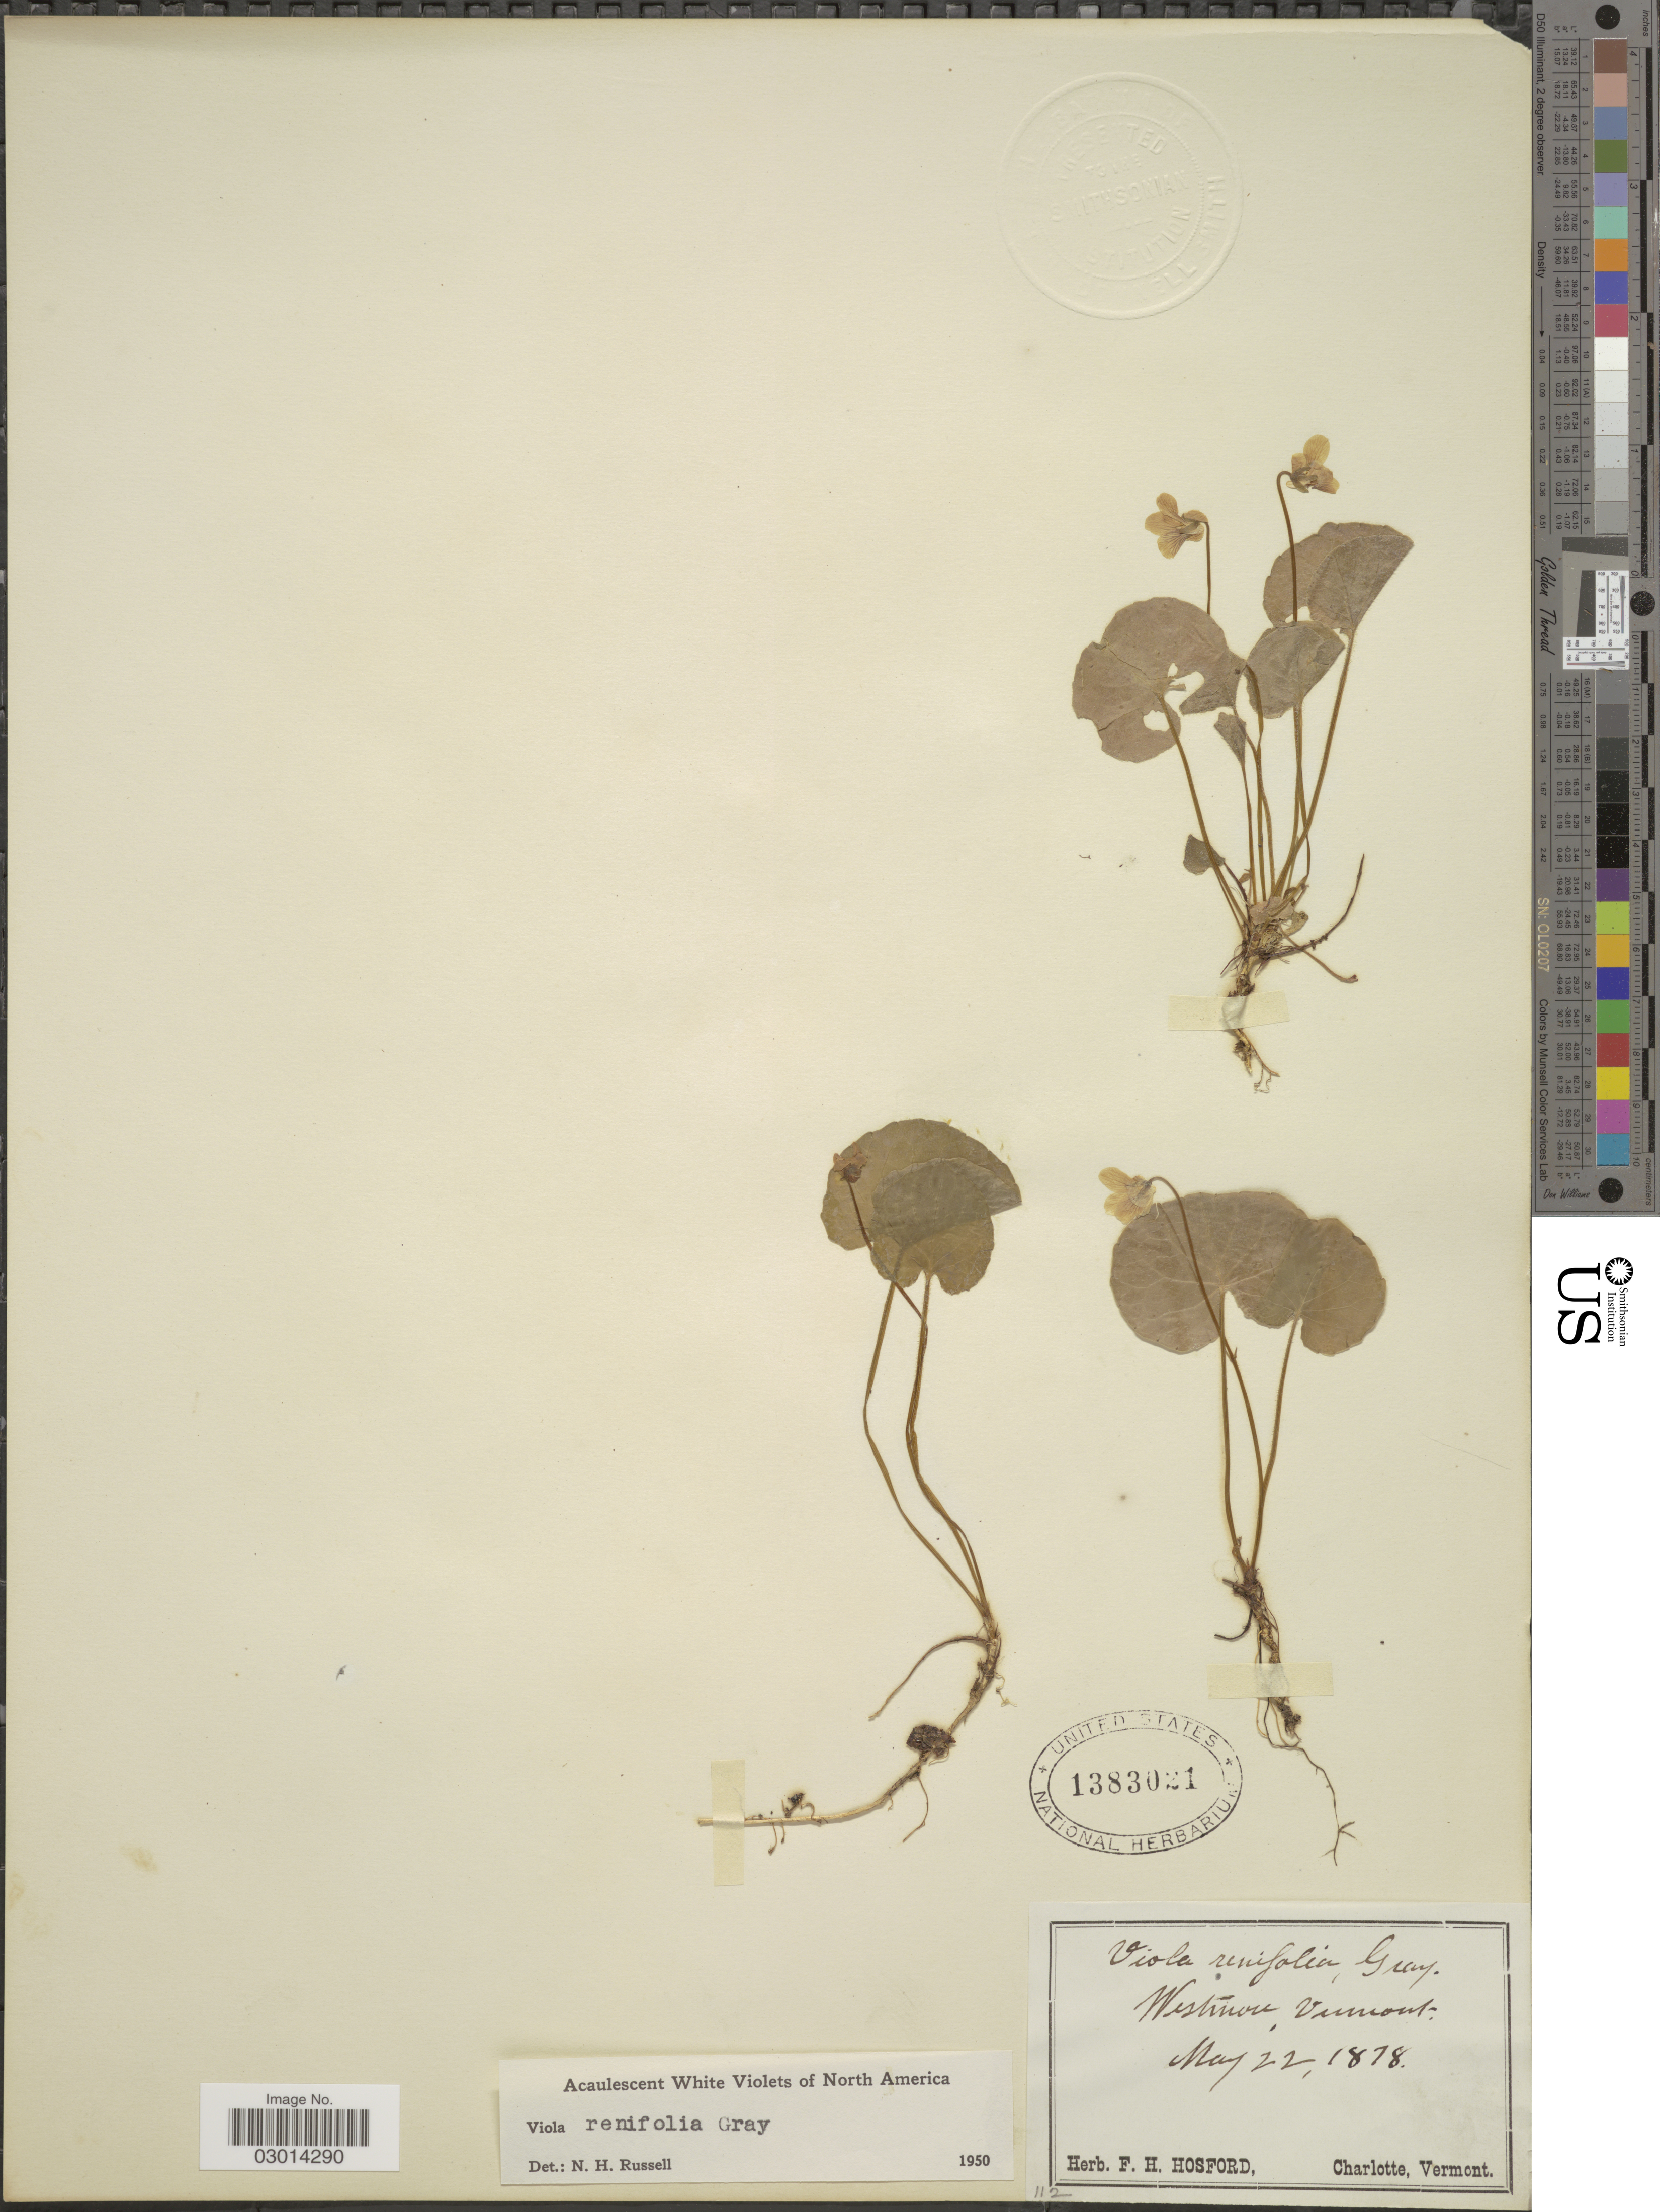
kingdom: Plantae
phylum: Tracheophyta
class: Magnoliopsida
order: Malpighiales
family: Violaceae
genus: Viola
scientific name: Viola renifolia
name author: A. Gray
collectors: ex herb. F. H. Hosford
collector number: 112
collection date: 1878-05-22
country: United States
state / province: Vermont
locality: Westmore.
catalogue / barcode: US 1383021